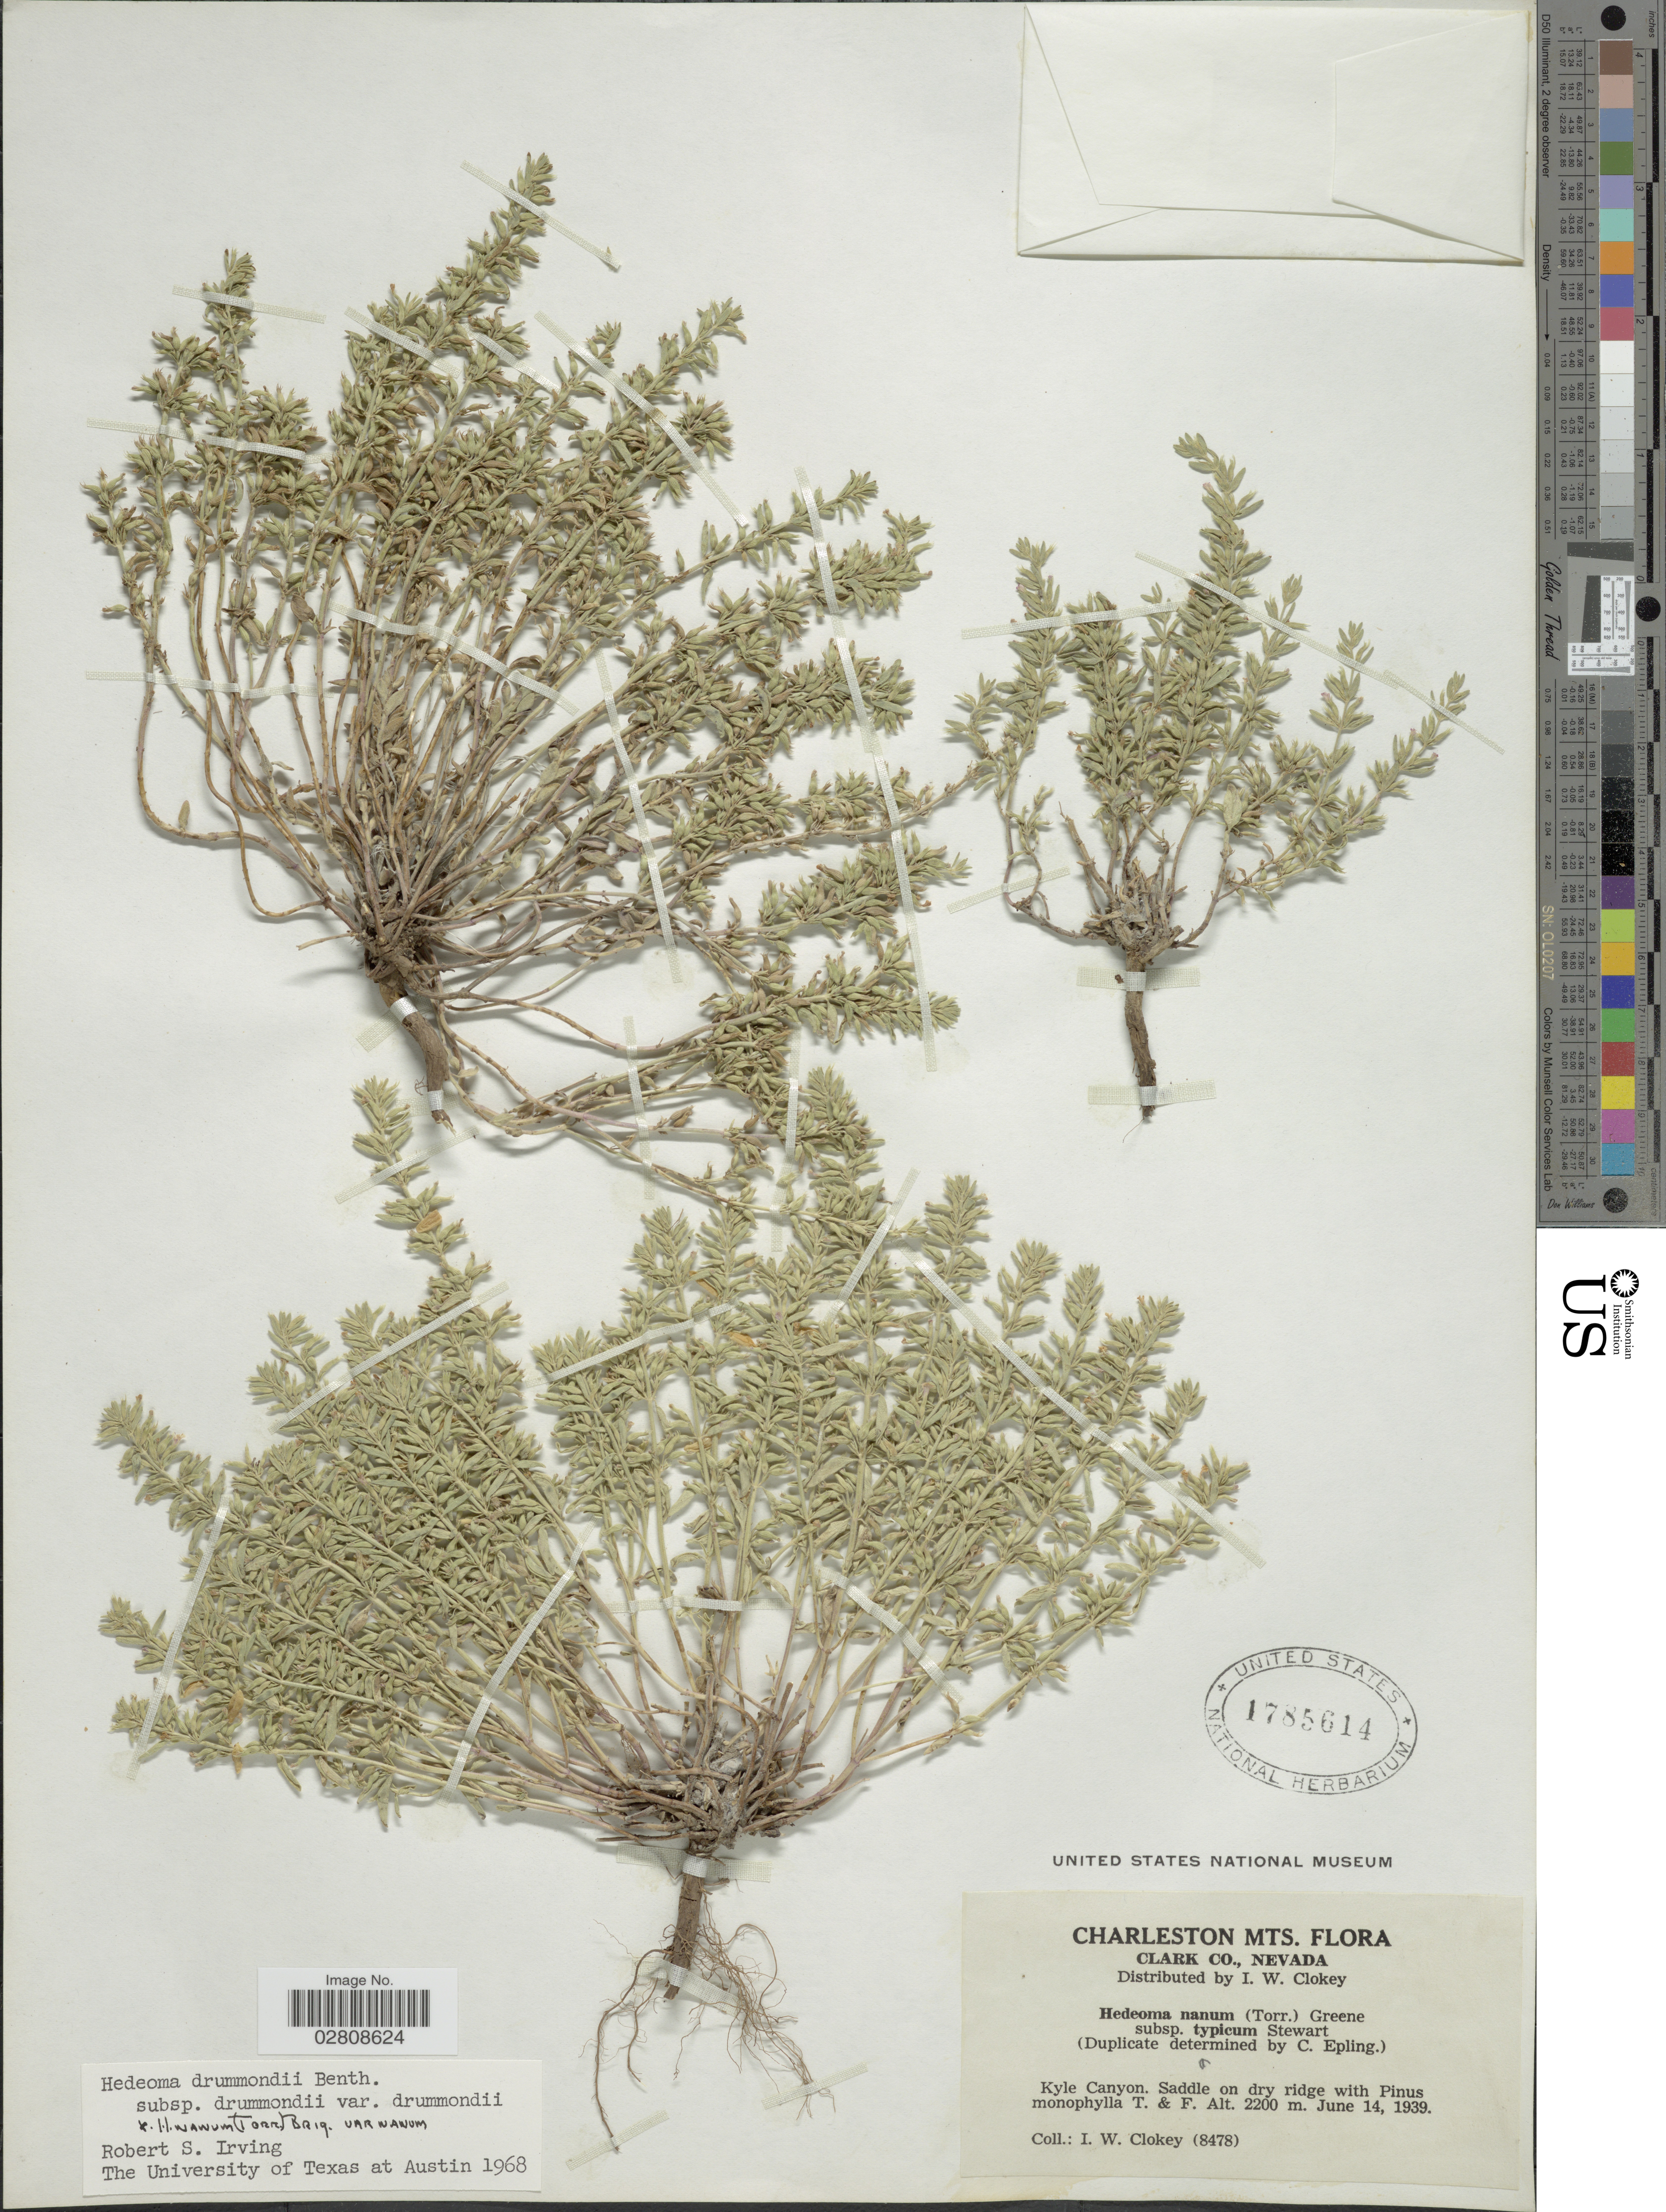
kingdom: Plantae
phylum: Tracheophyta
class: Magnoliopsida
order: Lamiales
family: Lamiaceae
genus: Hedeoma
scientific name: Hedeoma drummondii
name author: Benth.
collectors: I. W. Clokey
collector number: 8478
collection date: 1939-06-14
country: United States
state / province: Nevada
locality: Charleston Mts. Clark Co. Kyle Canyon.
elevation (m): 2200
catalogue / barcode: US 1785614